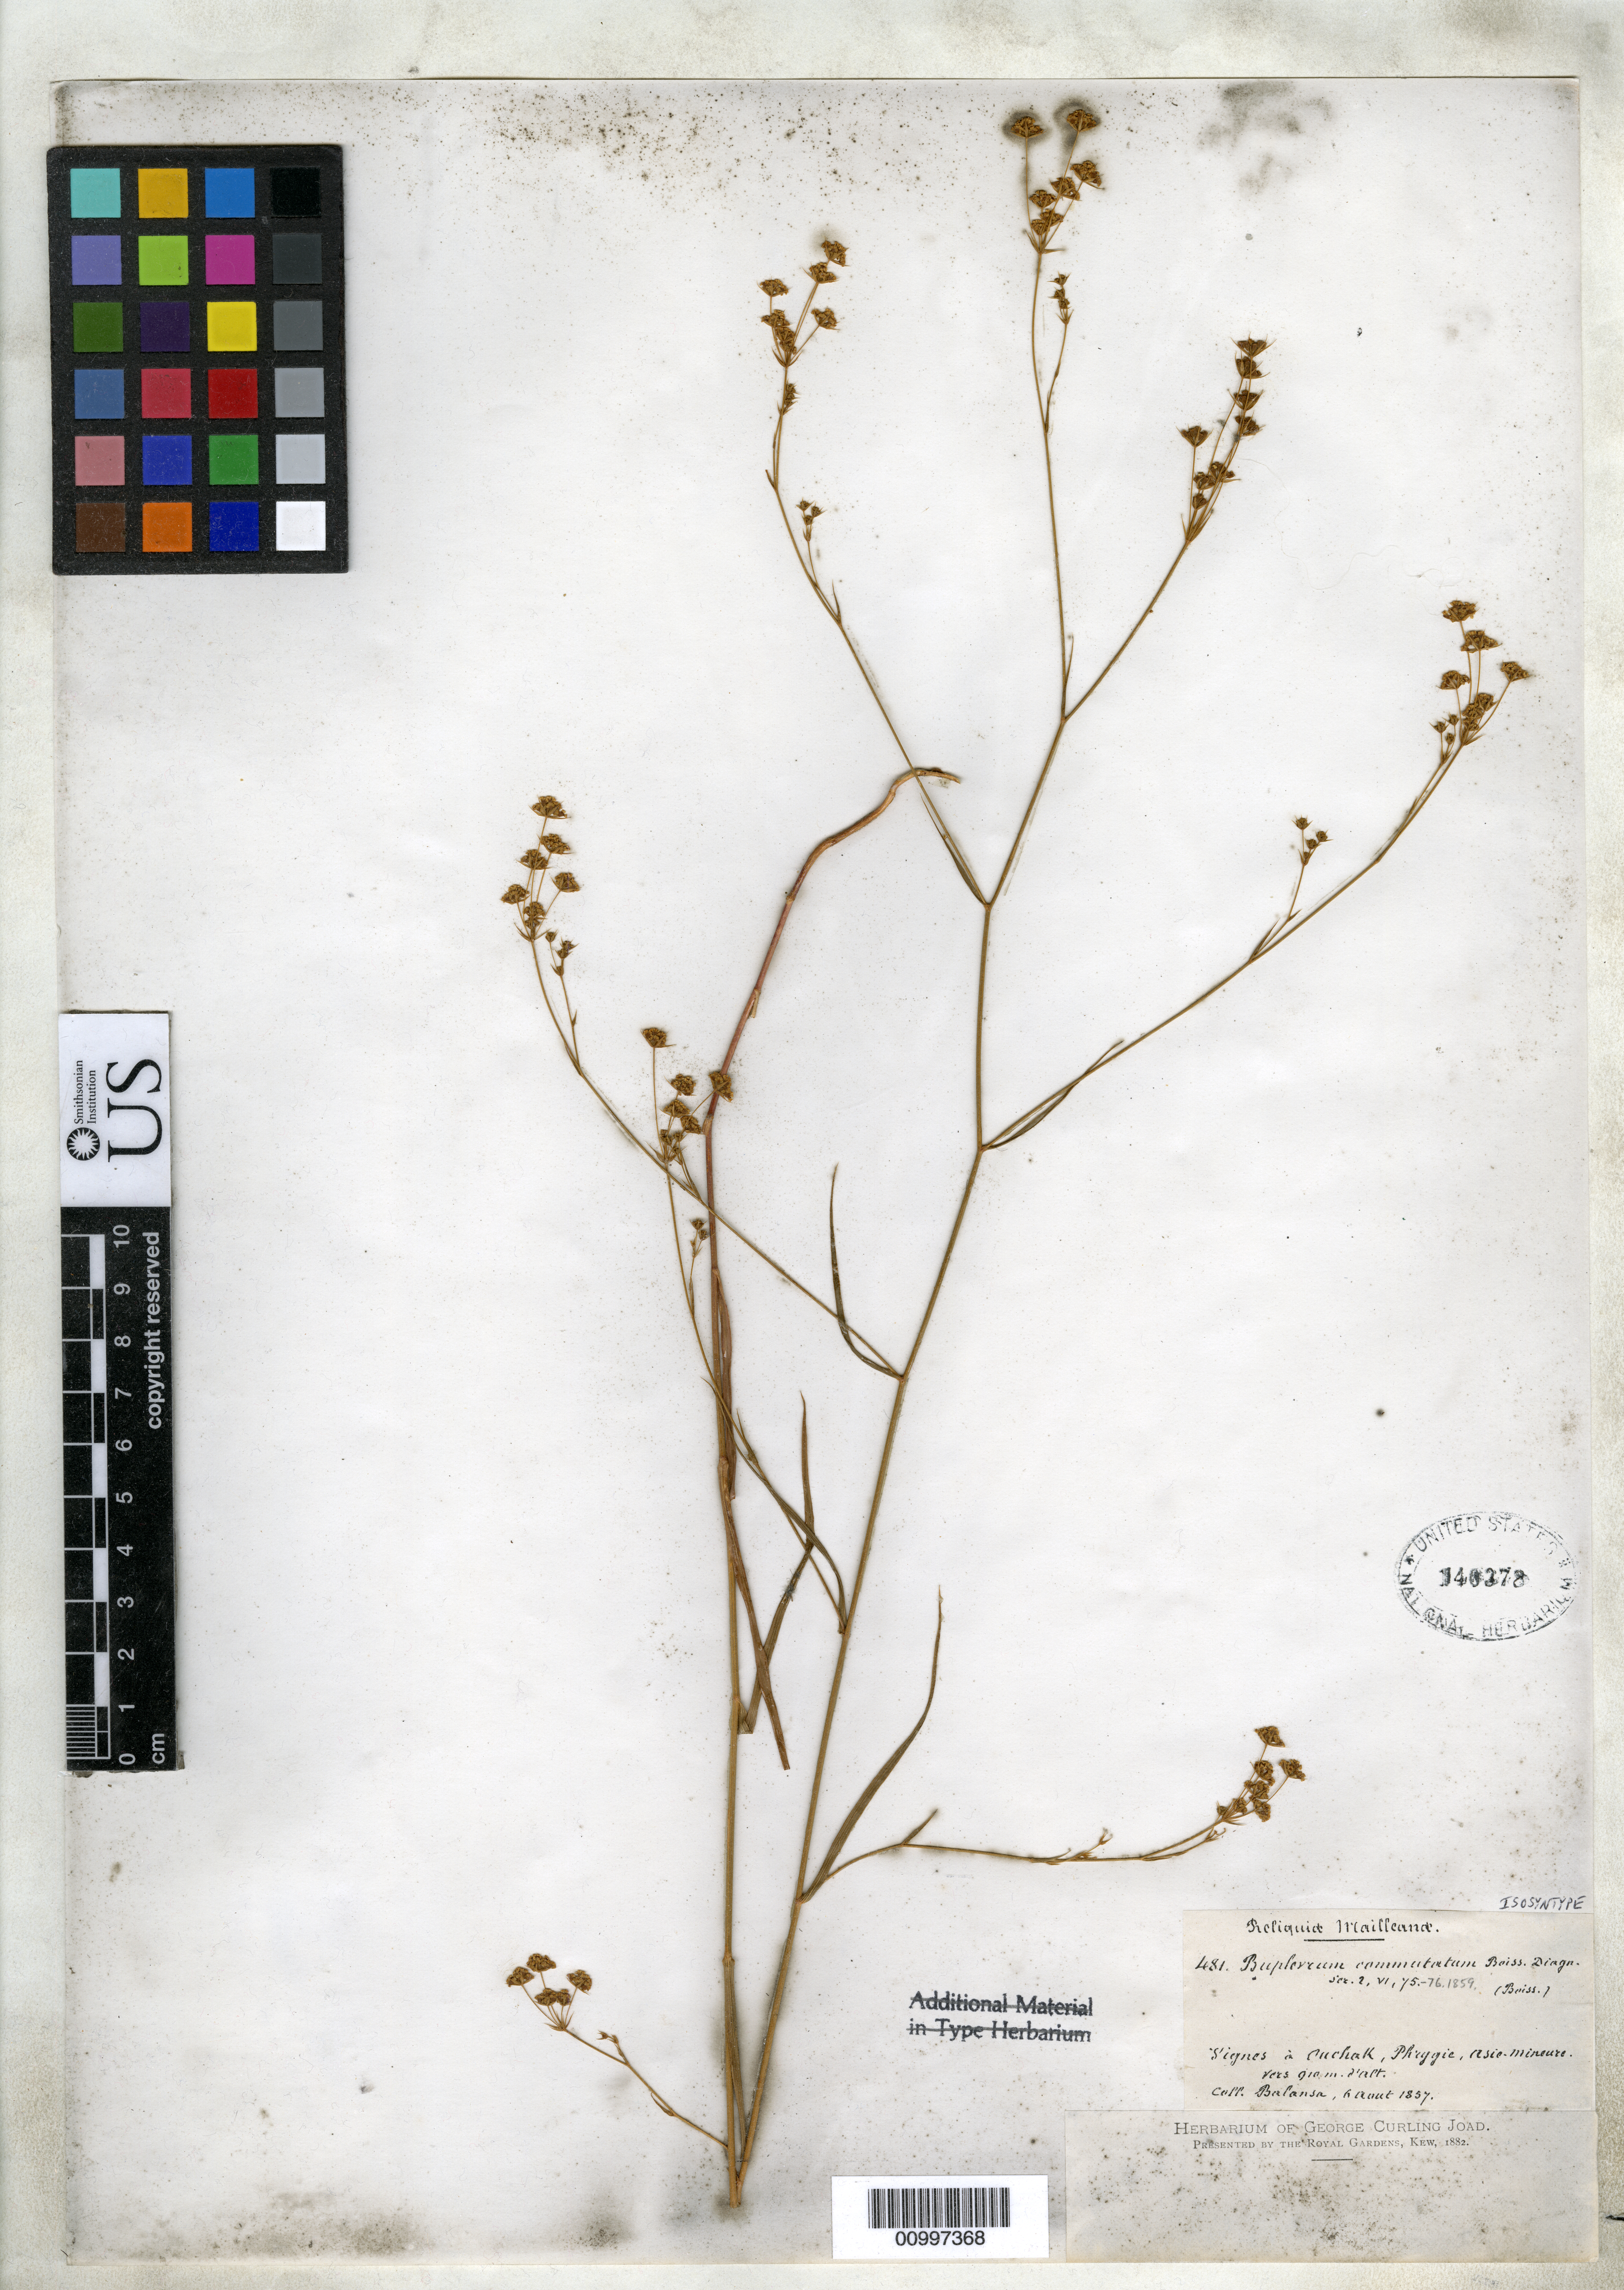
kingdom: Plantae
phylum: Tracheophyta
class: Magnoliopsida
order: Apiales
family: Apiaceae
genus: Bupleurum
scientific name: Bupleurum commutatum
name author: Boiss. & Balansa in Boiss.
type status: Syntype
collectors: B. Balansa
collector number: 481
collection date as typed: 06 Aug 1857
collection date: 1857-08-06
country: Turkey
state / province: Aegean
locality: Signes a Ouchak, Phrygie.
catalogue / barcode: US 140378